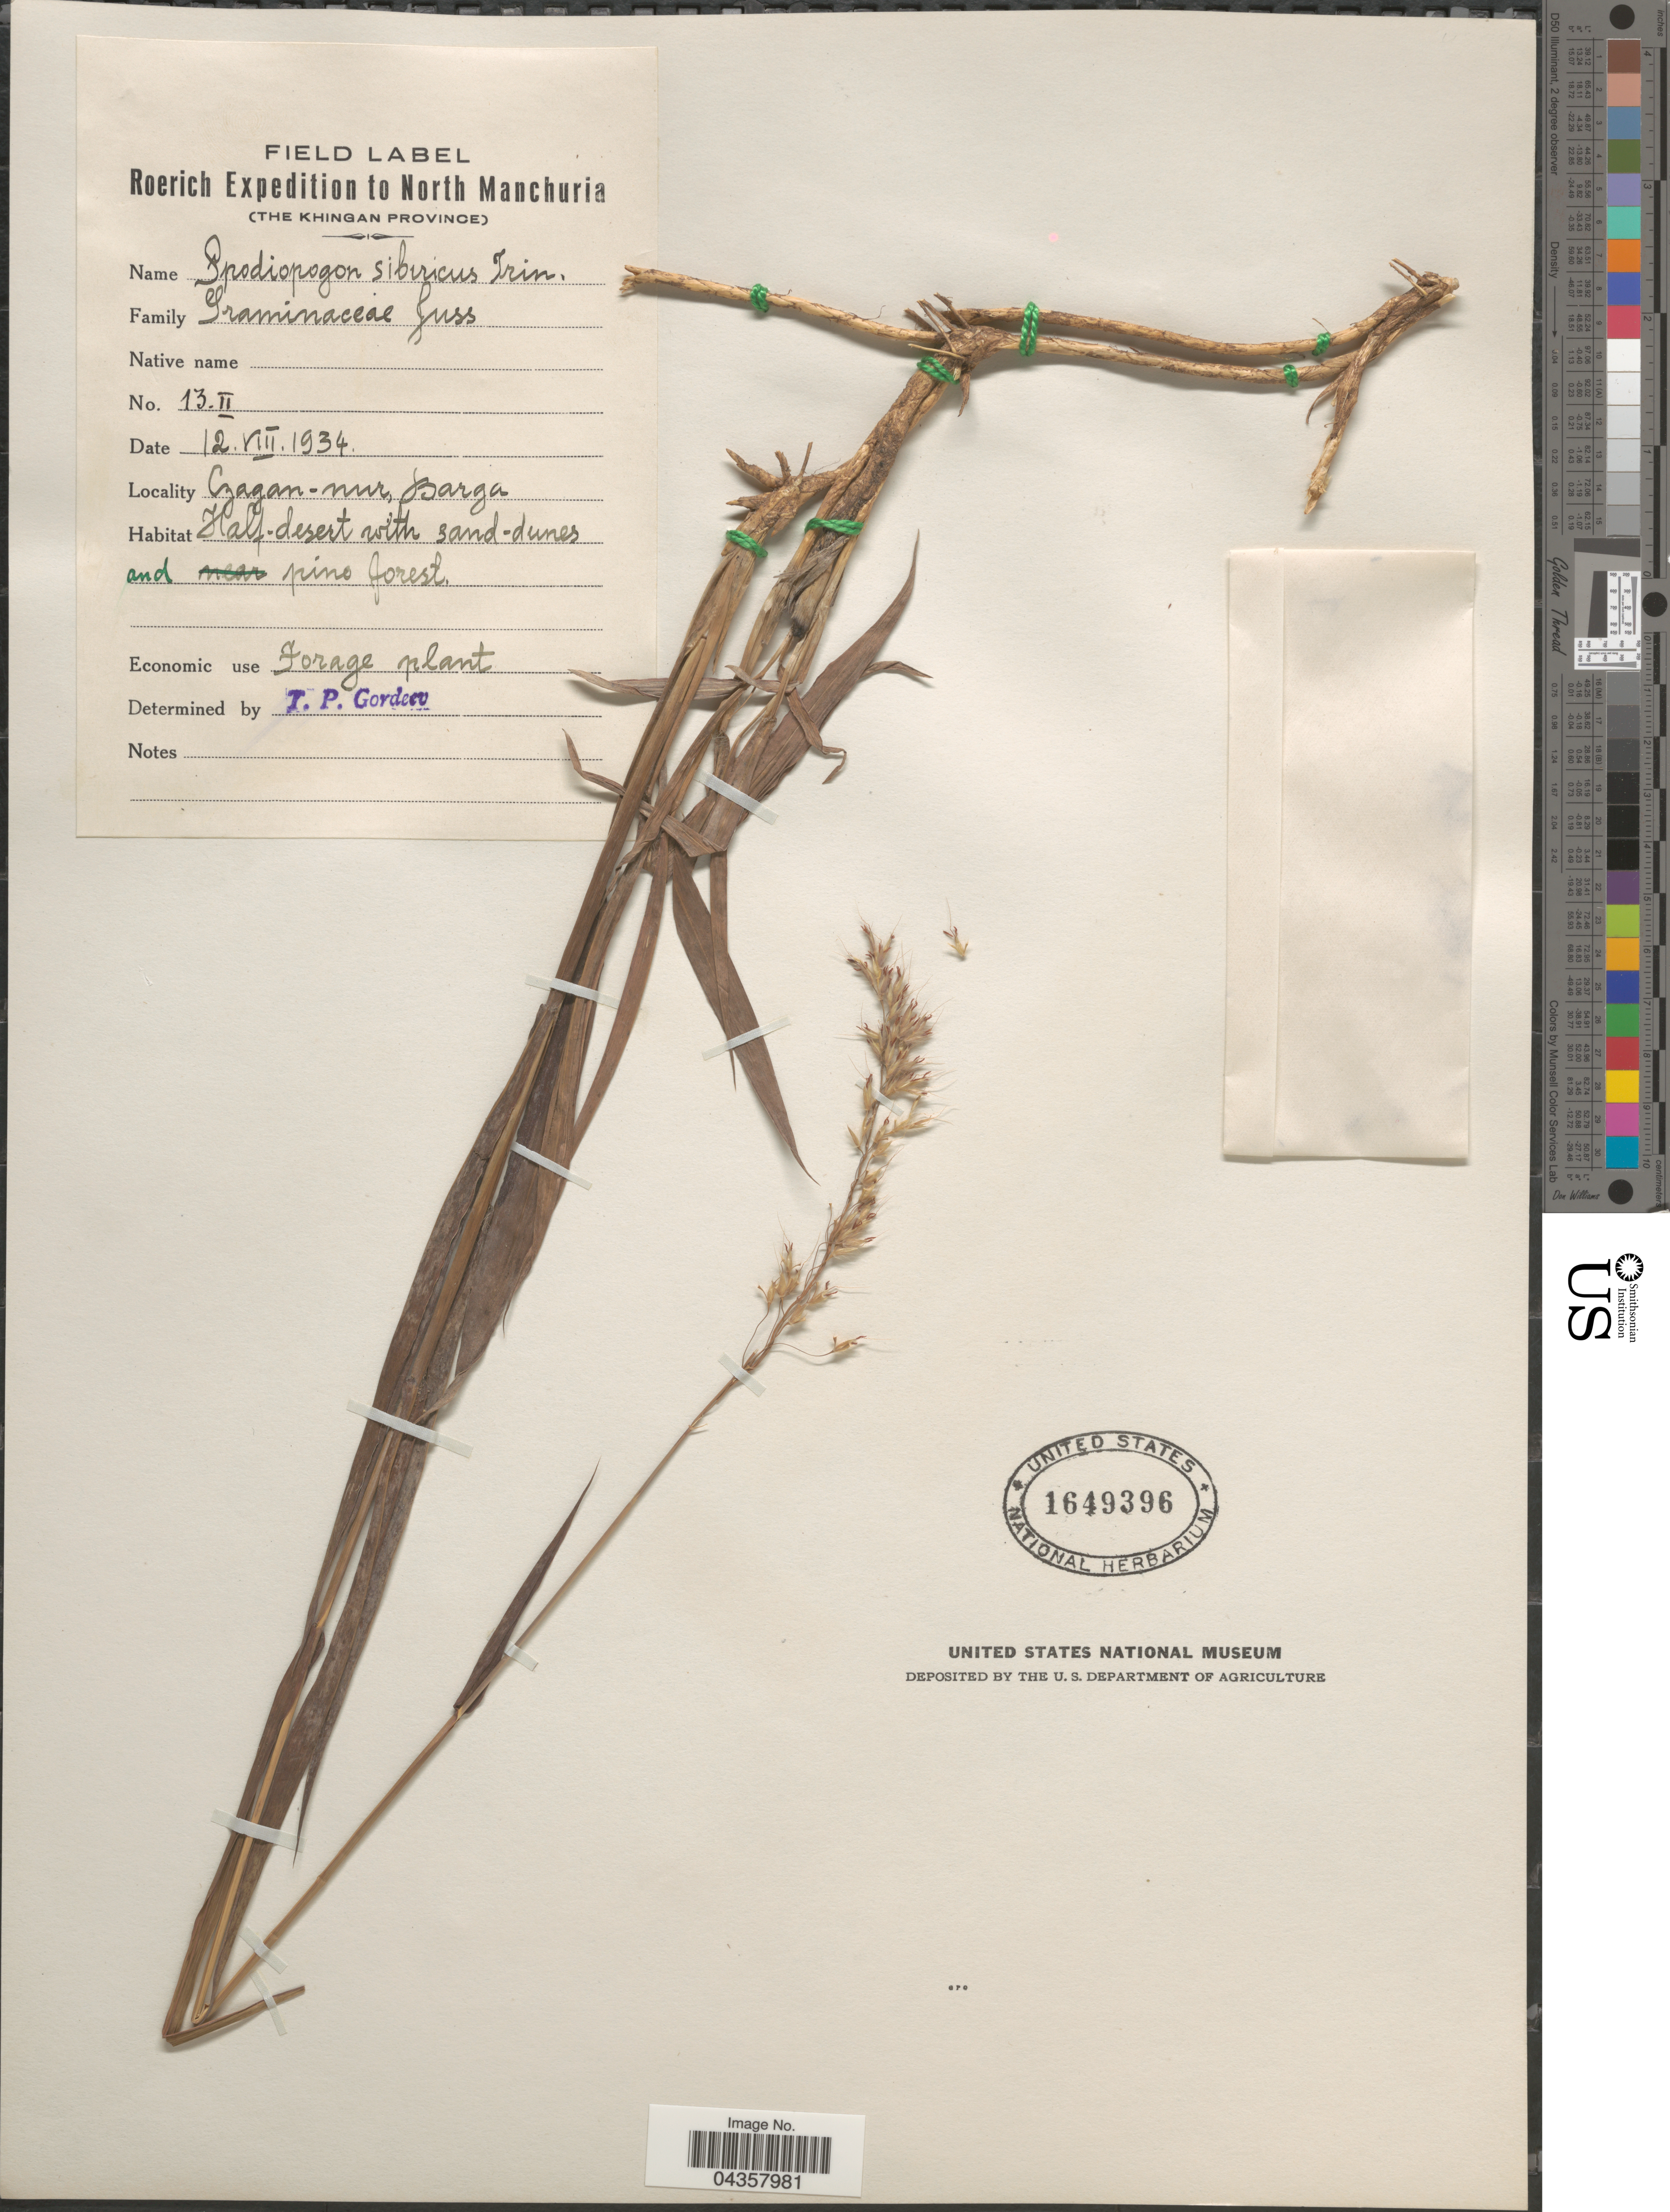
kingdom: Plantae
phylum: Tracheophyta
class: Liliopsida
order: Poales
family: Poaceae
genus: Spodiopogon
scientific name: Spodiopogon sibiricus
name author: Trin.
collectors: Roerich Expedition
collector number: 13II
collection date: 1934-08-12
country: China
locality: North Manchuria. Czagan-nur, Barga.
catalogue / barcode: US 1649396